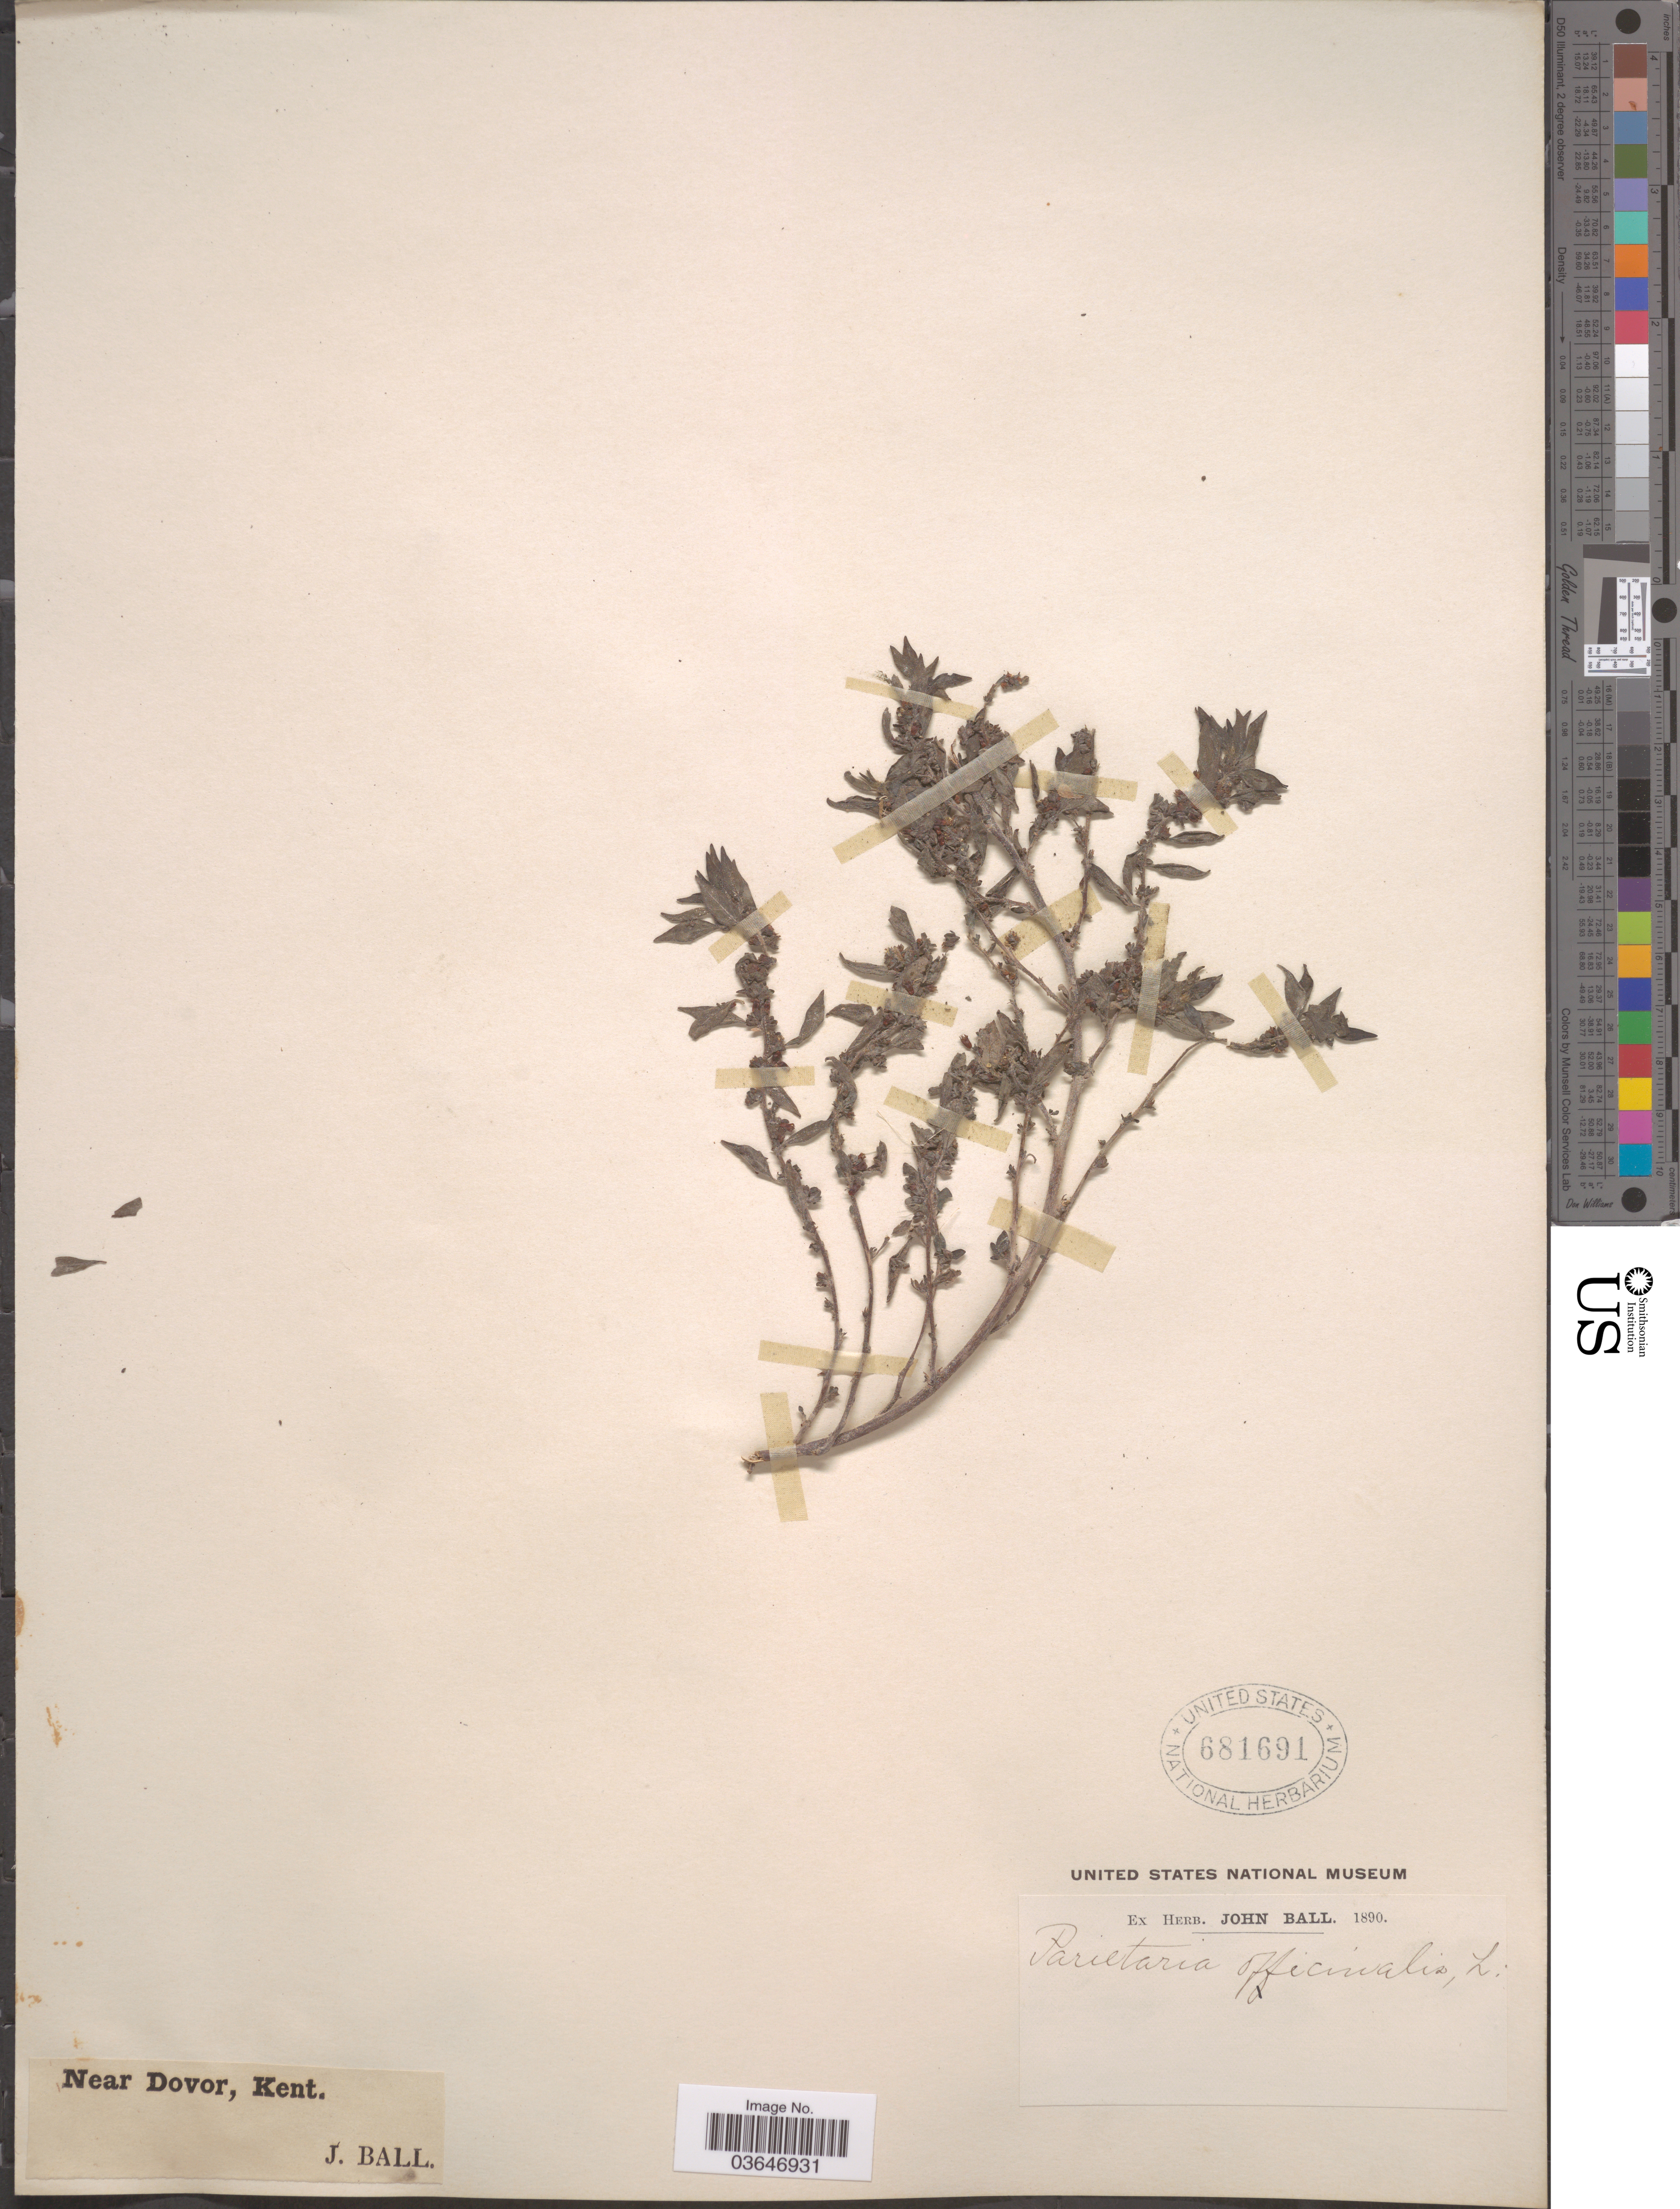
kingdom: Plantae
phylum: Tracheophyta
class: Magnoliopsida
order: Rosales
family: Urticaceae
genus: Parietaria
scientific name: Parietaria officinalis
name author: L.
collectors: J. Ball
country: United Kingdom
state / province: England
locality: Near Dovor, Kent.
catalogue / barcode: US 681691